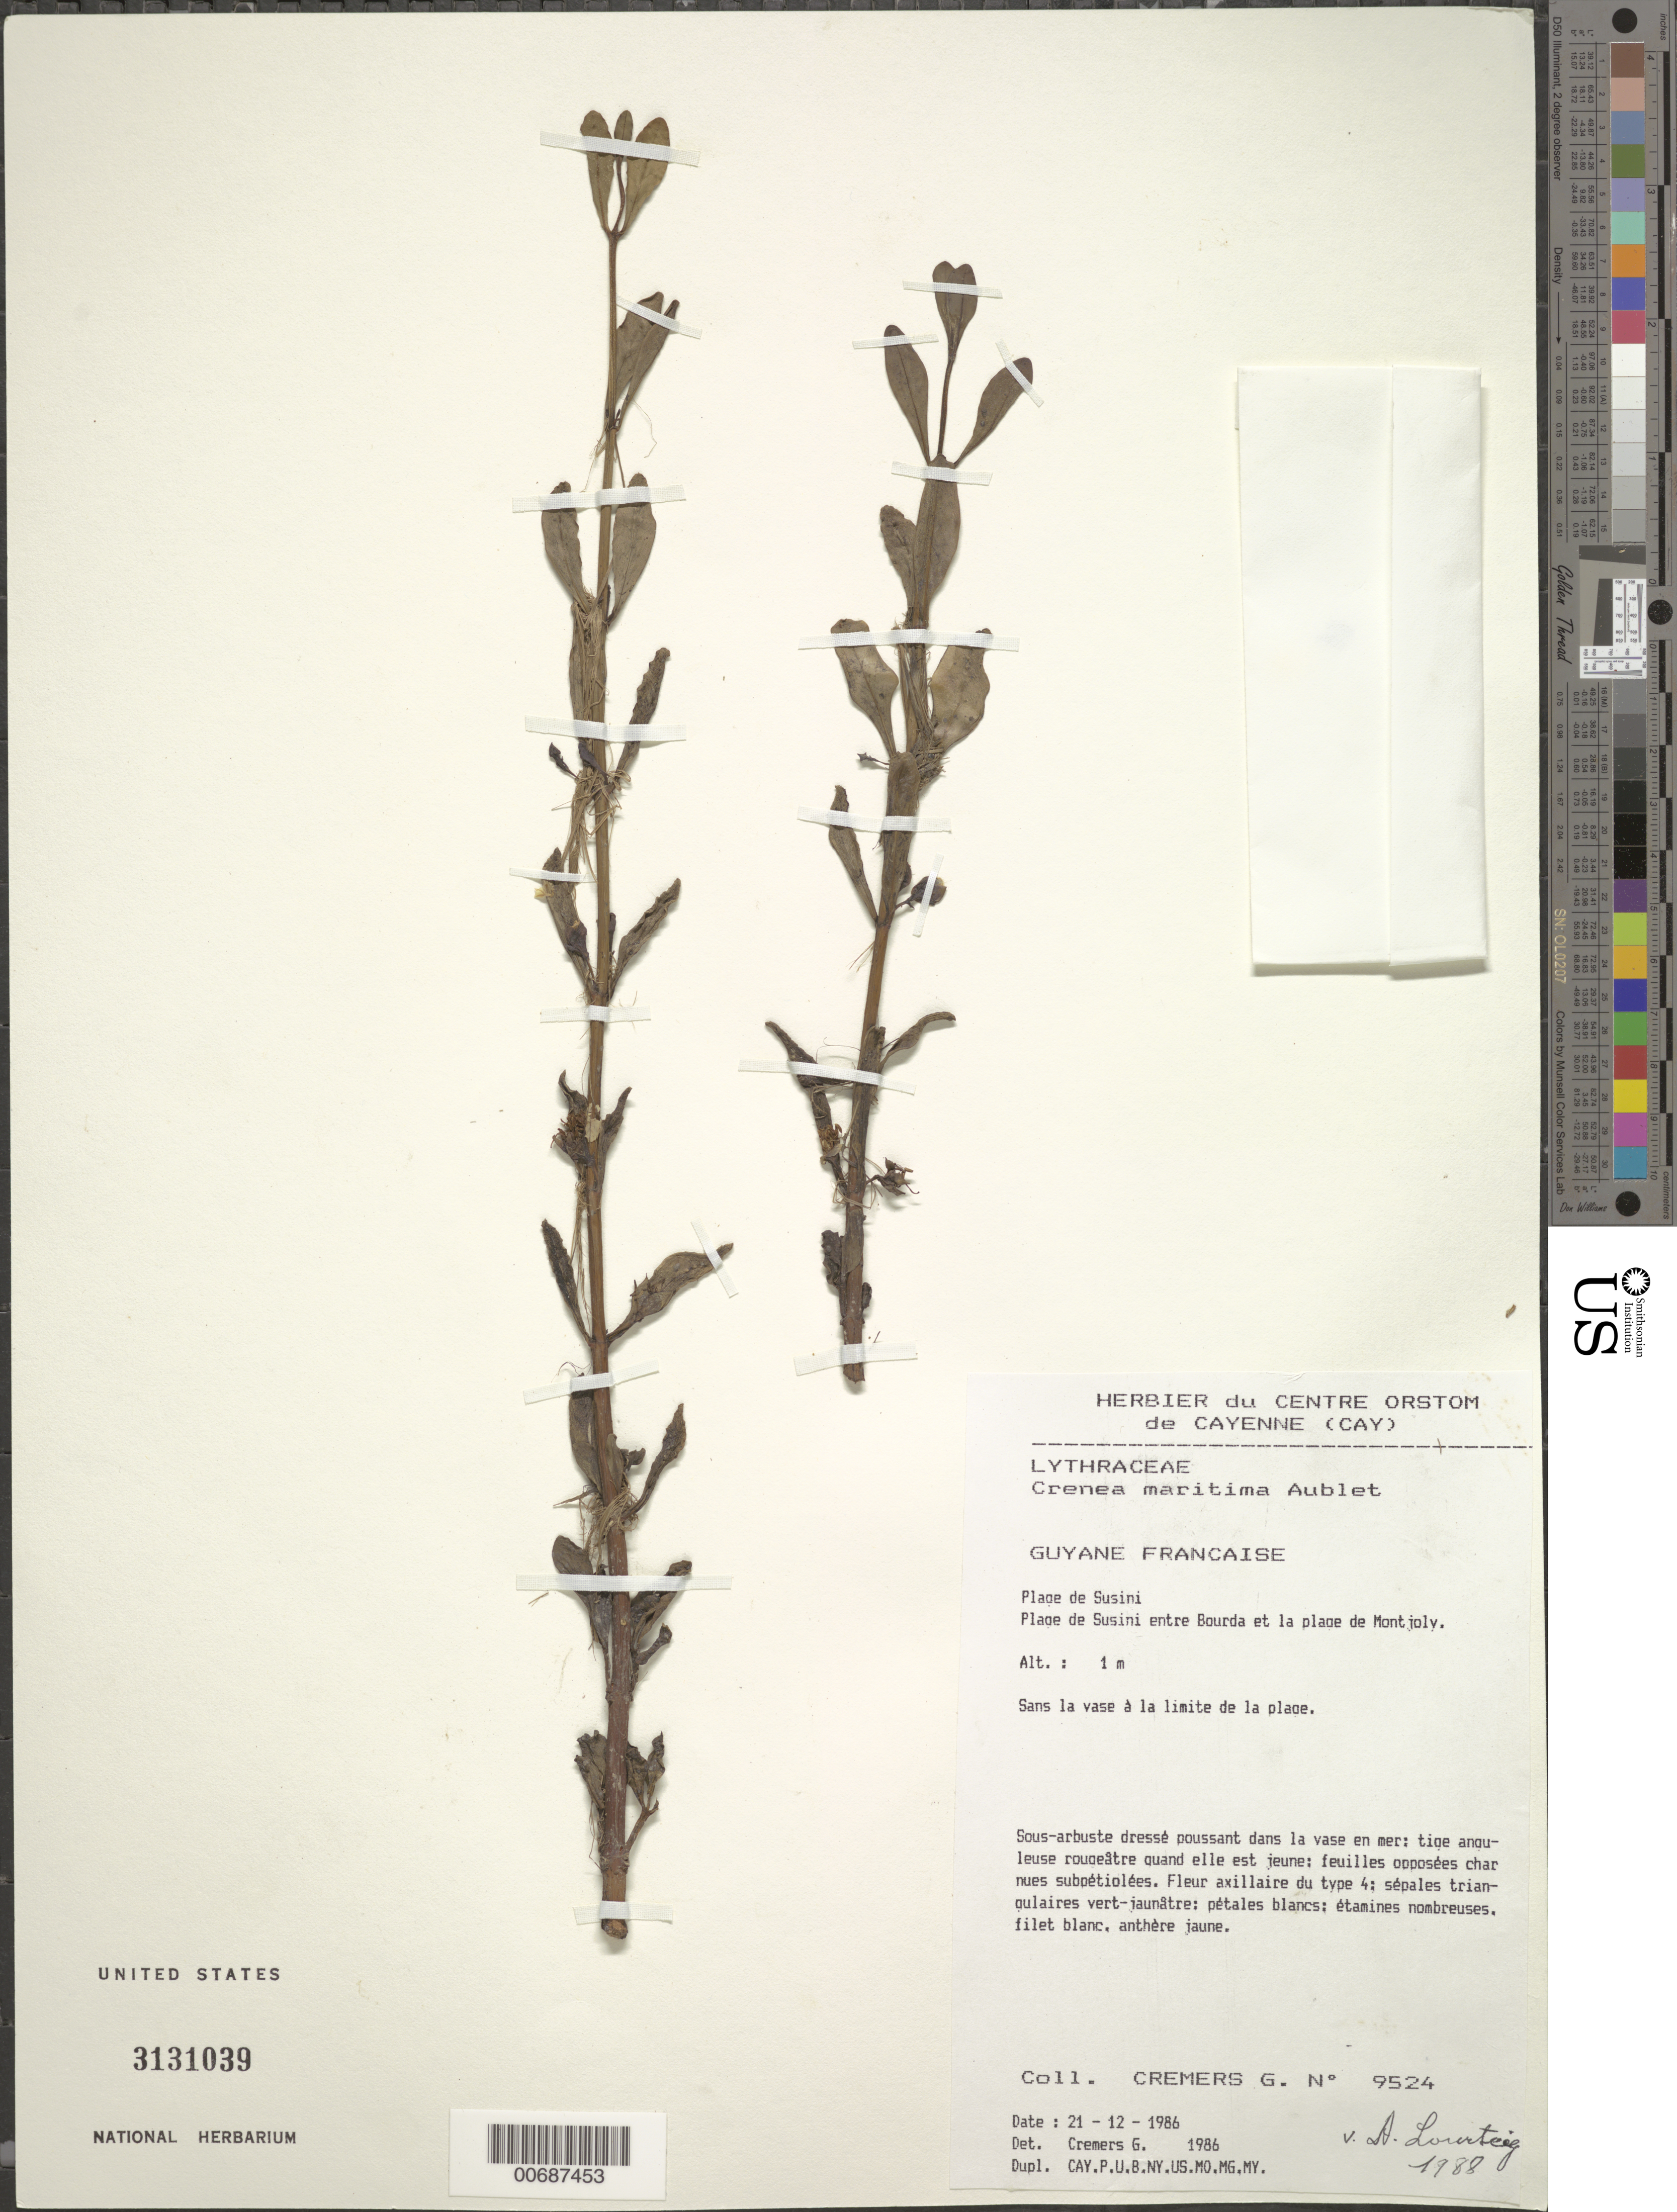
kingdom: Plantae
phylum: Tracheophyta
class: Magnoliopsida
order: Myrtales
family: Lythraceae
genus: Ammannia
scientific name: Ammannia maritima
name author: (Aubl.) S.A. Graham et al.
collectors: G. Cremers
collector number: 9524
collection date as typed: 21-Dec-86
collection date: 1986-12-21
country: French Guiana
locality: Plage de Susini, entre Bourda & la plage de Montjoly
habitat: Sans la vase a la limite de la plage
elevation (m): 1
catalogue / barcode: US 3131039